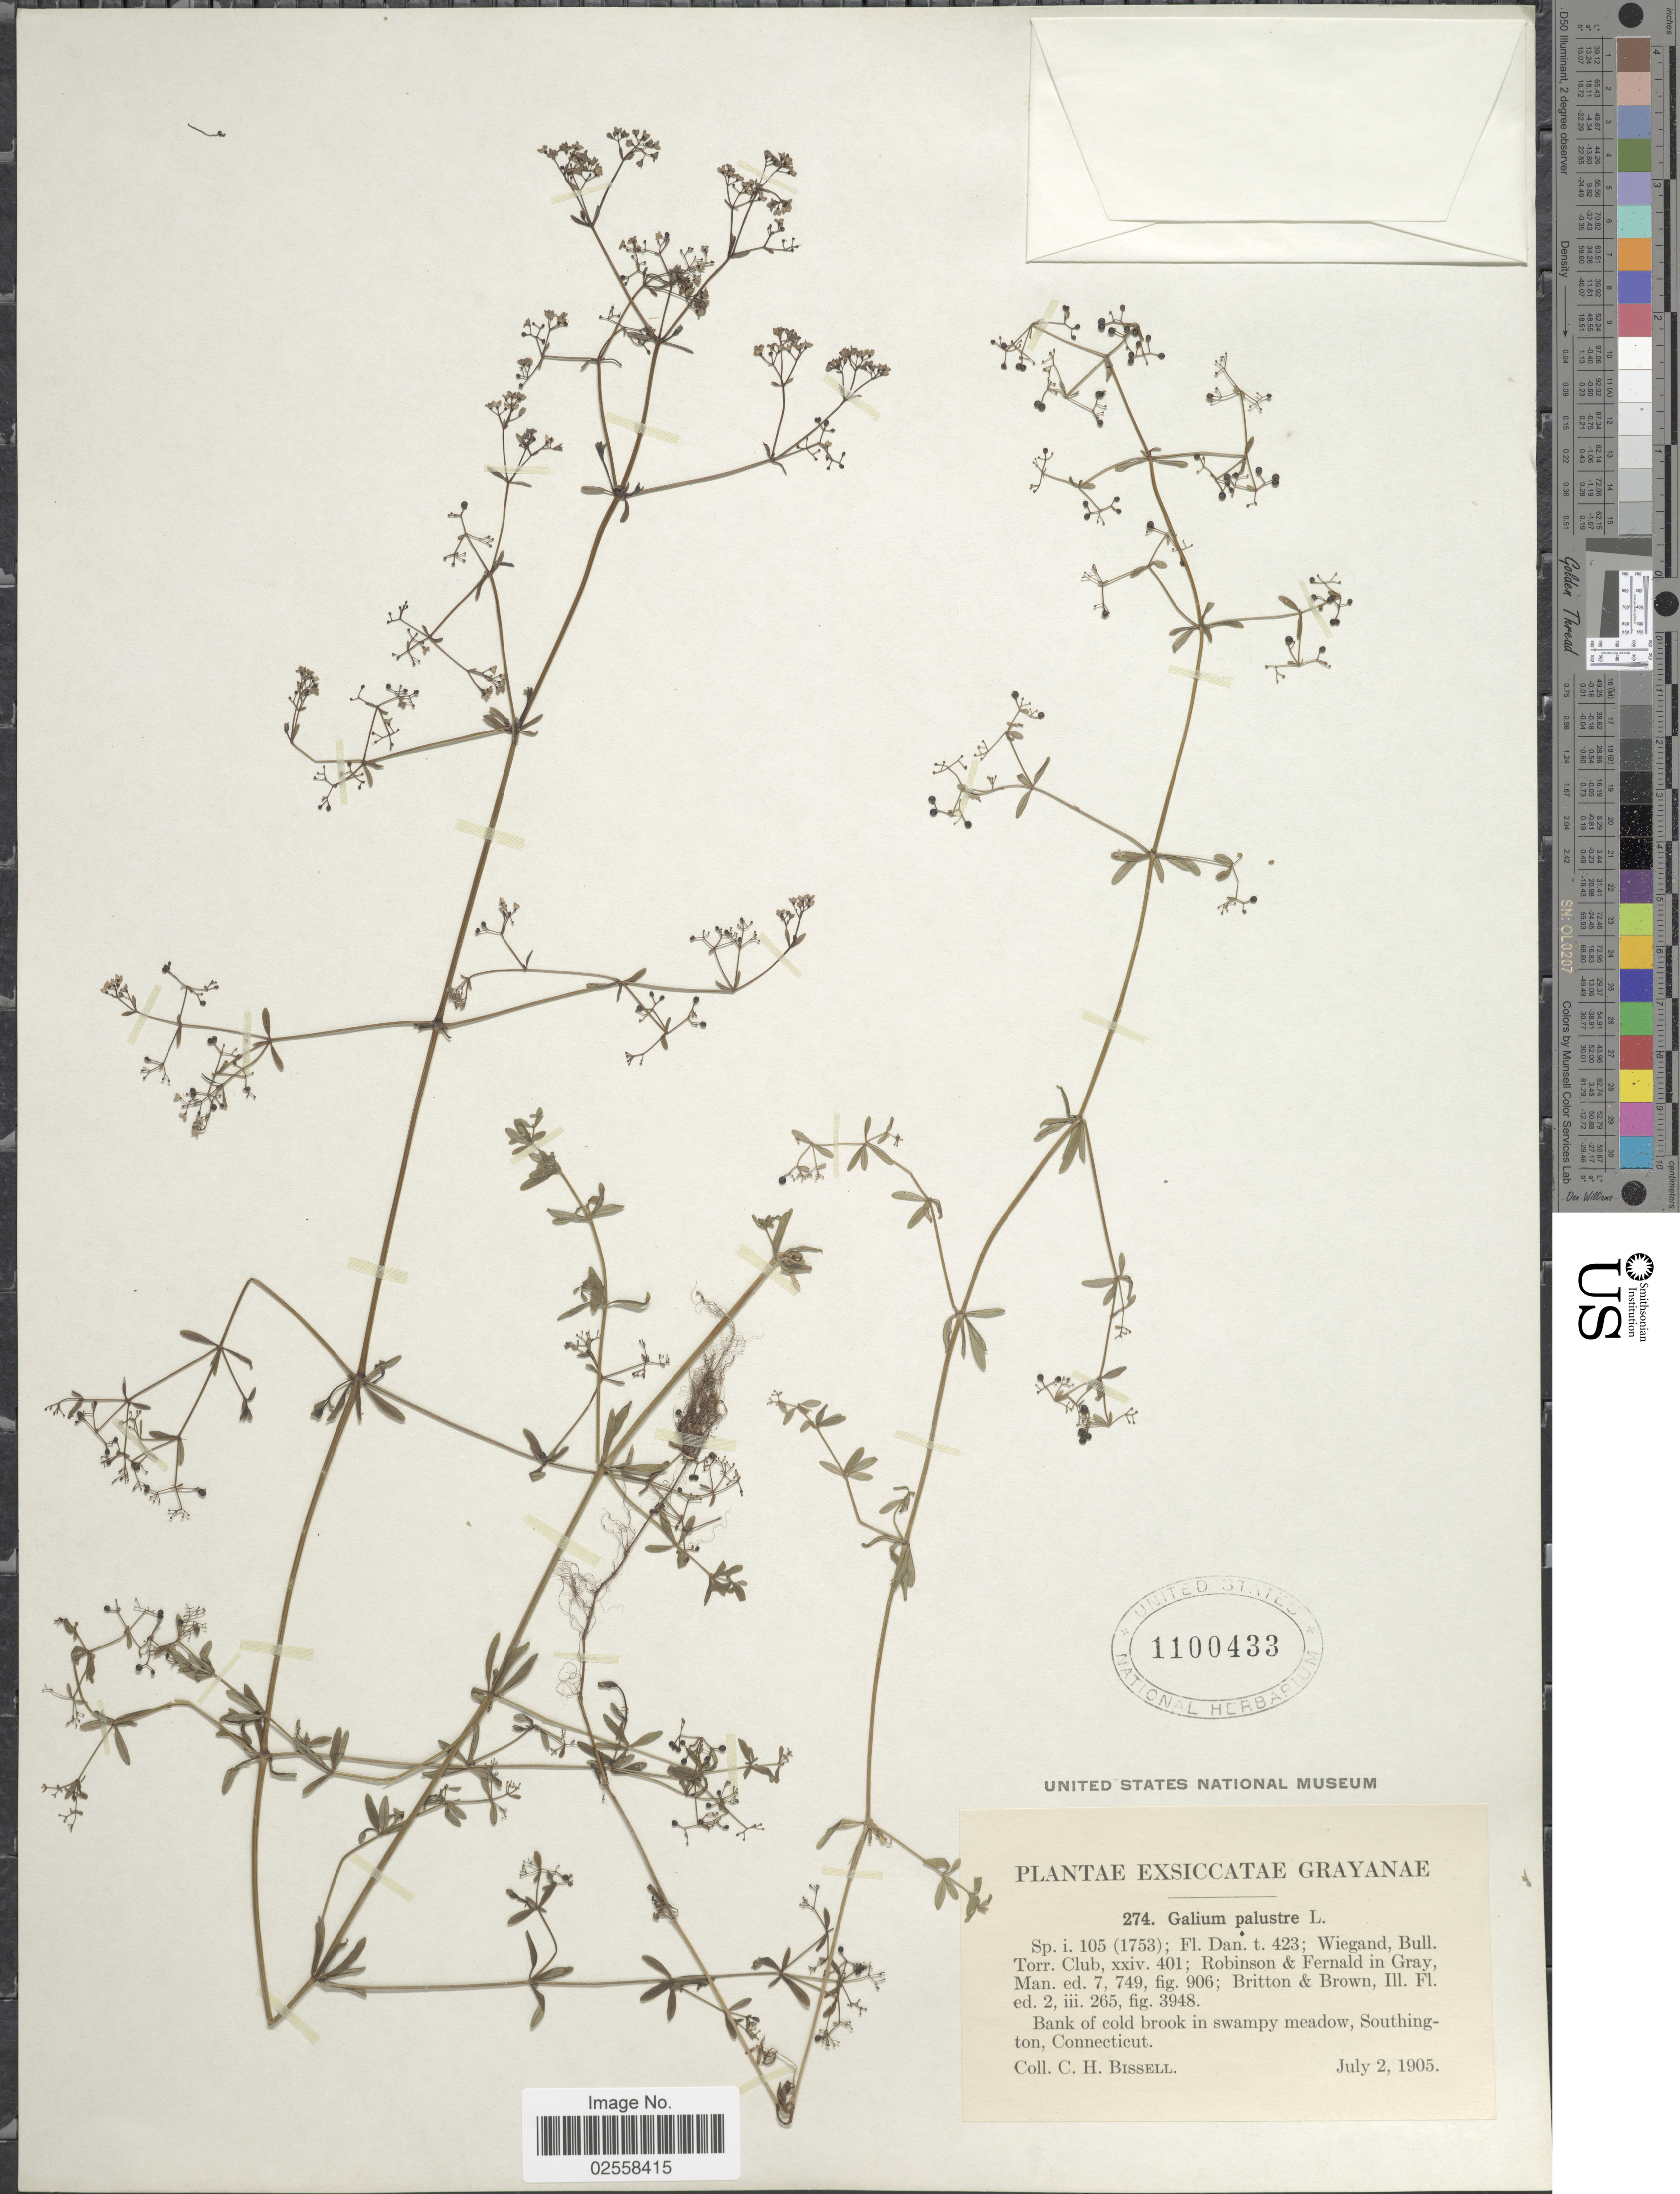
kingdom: Plantae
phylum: Tracheophyta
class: Magnoliopsida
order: Gentianales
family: Rubiaceae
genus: Galium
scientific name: Galium plumosum subsp. plumosum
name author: Rusby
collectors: C. Bissell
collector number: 274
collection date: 1905-07-02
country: United States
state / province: Connecticut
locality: Southington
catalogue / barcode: US 1100433